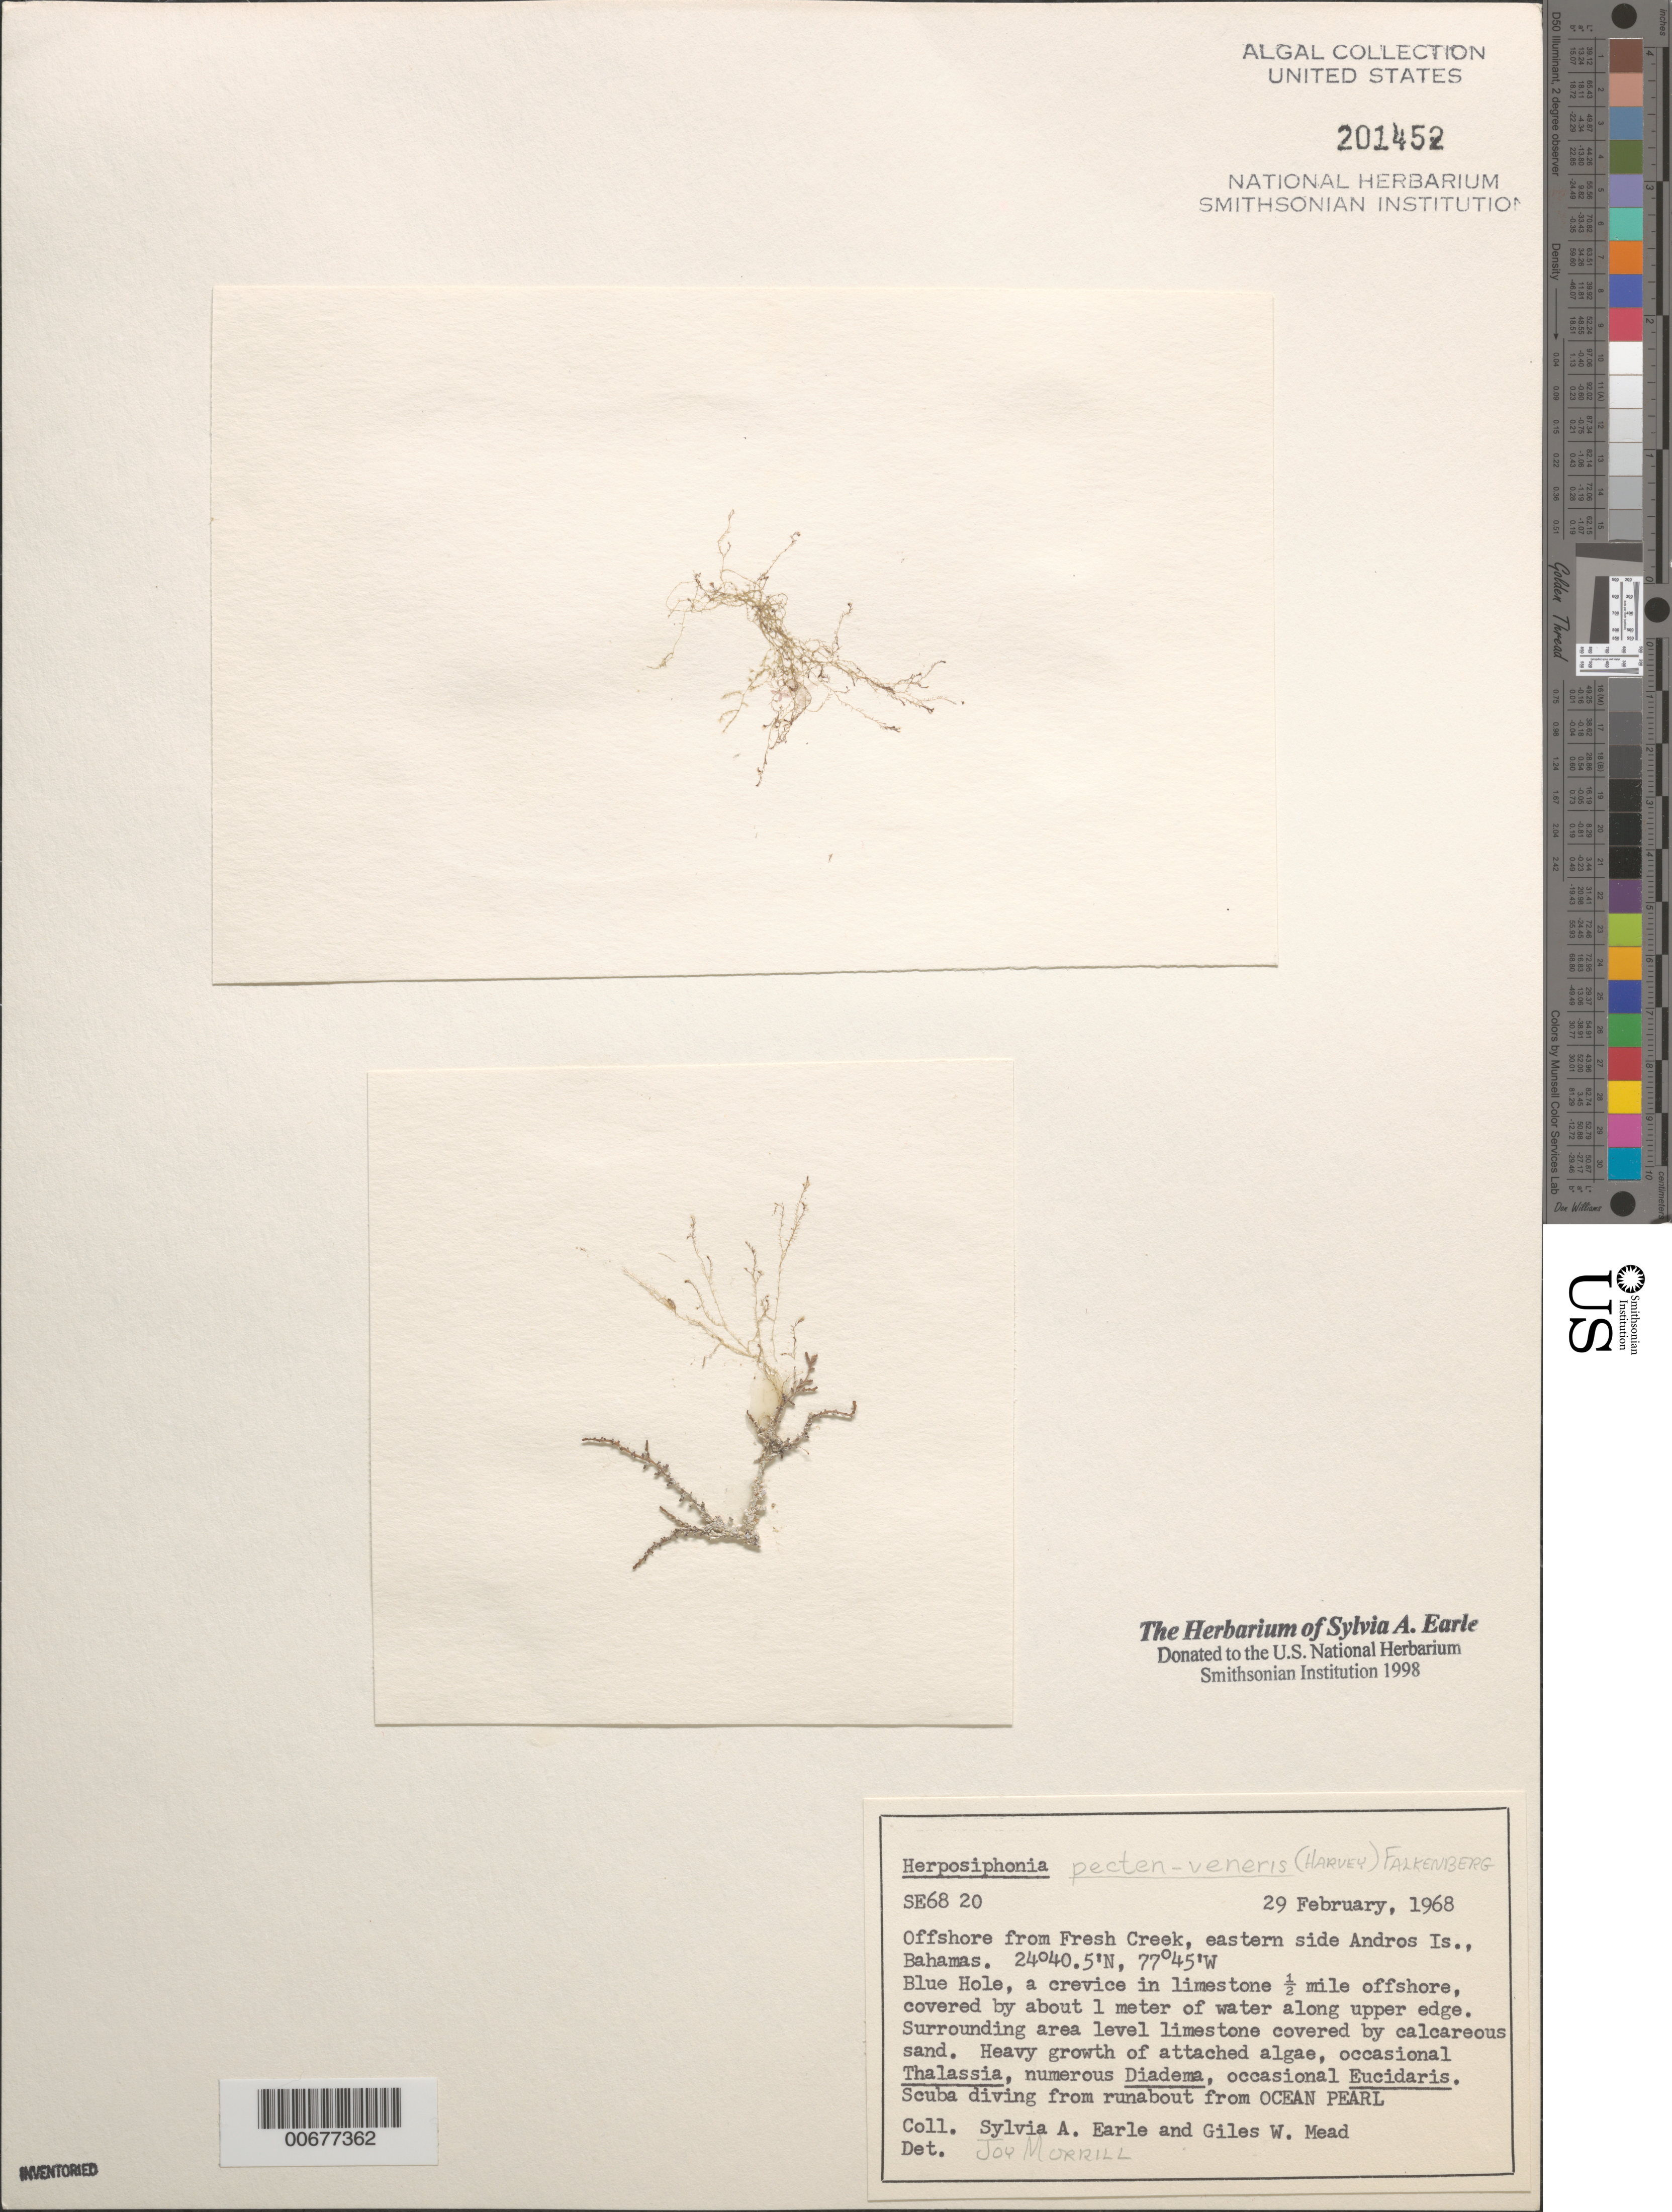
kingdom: Plantae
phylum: Rhodophyta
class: Florideophyceae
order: Ceramiales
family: Rhodomelaceae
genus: Herposiphonia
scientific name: Herposiphonia pecten-veneris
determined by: Morrill, J.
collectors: S. A. Earle & G. W. Mead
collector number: SE 6820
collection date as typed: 29 Feb 1968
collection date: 1968-02-29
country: Bahamas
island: Andros Island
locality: Blue Hole, off Fresh Creek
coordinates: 24 40.5' N, 77 45' W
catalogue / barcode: US 201452